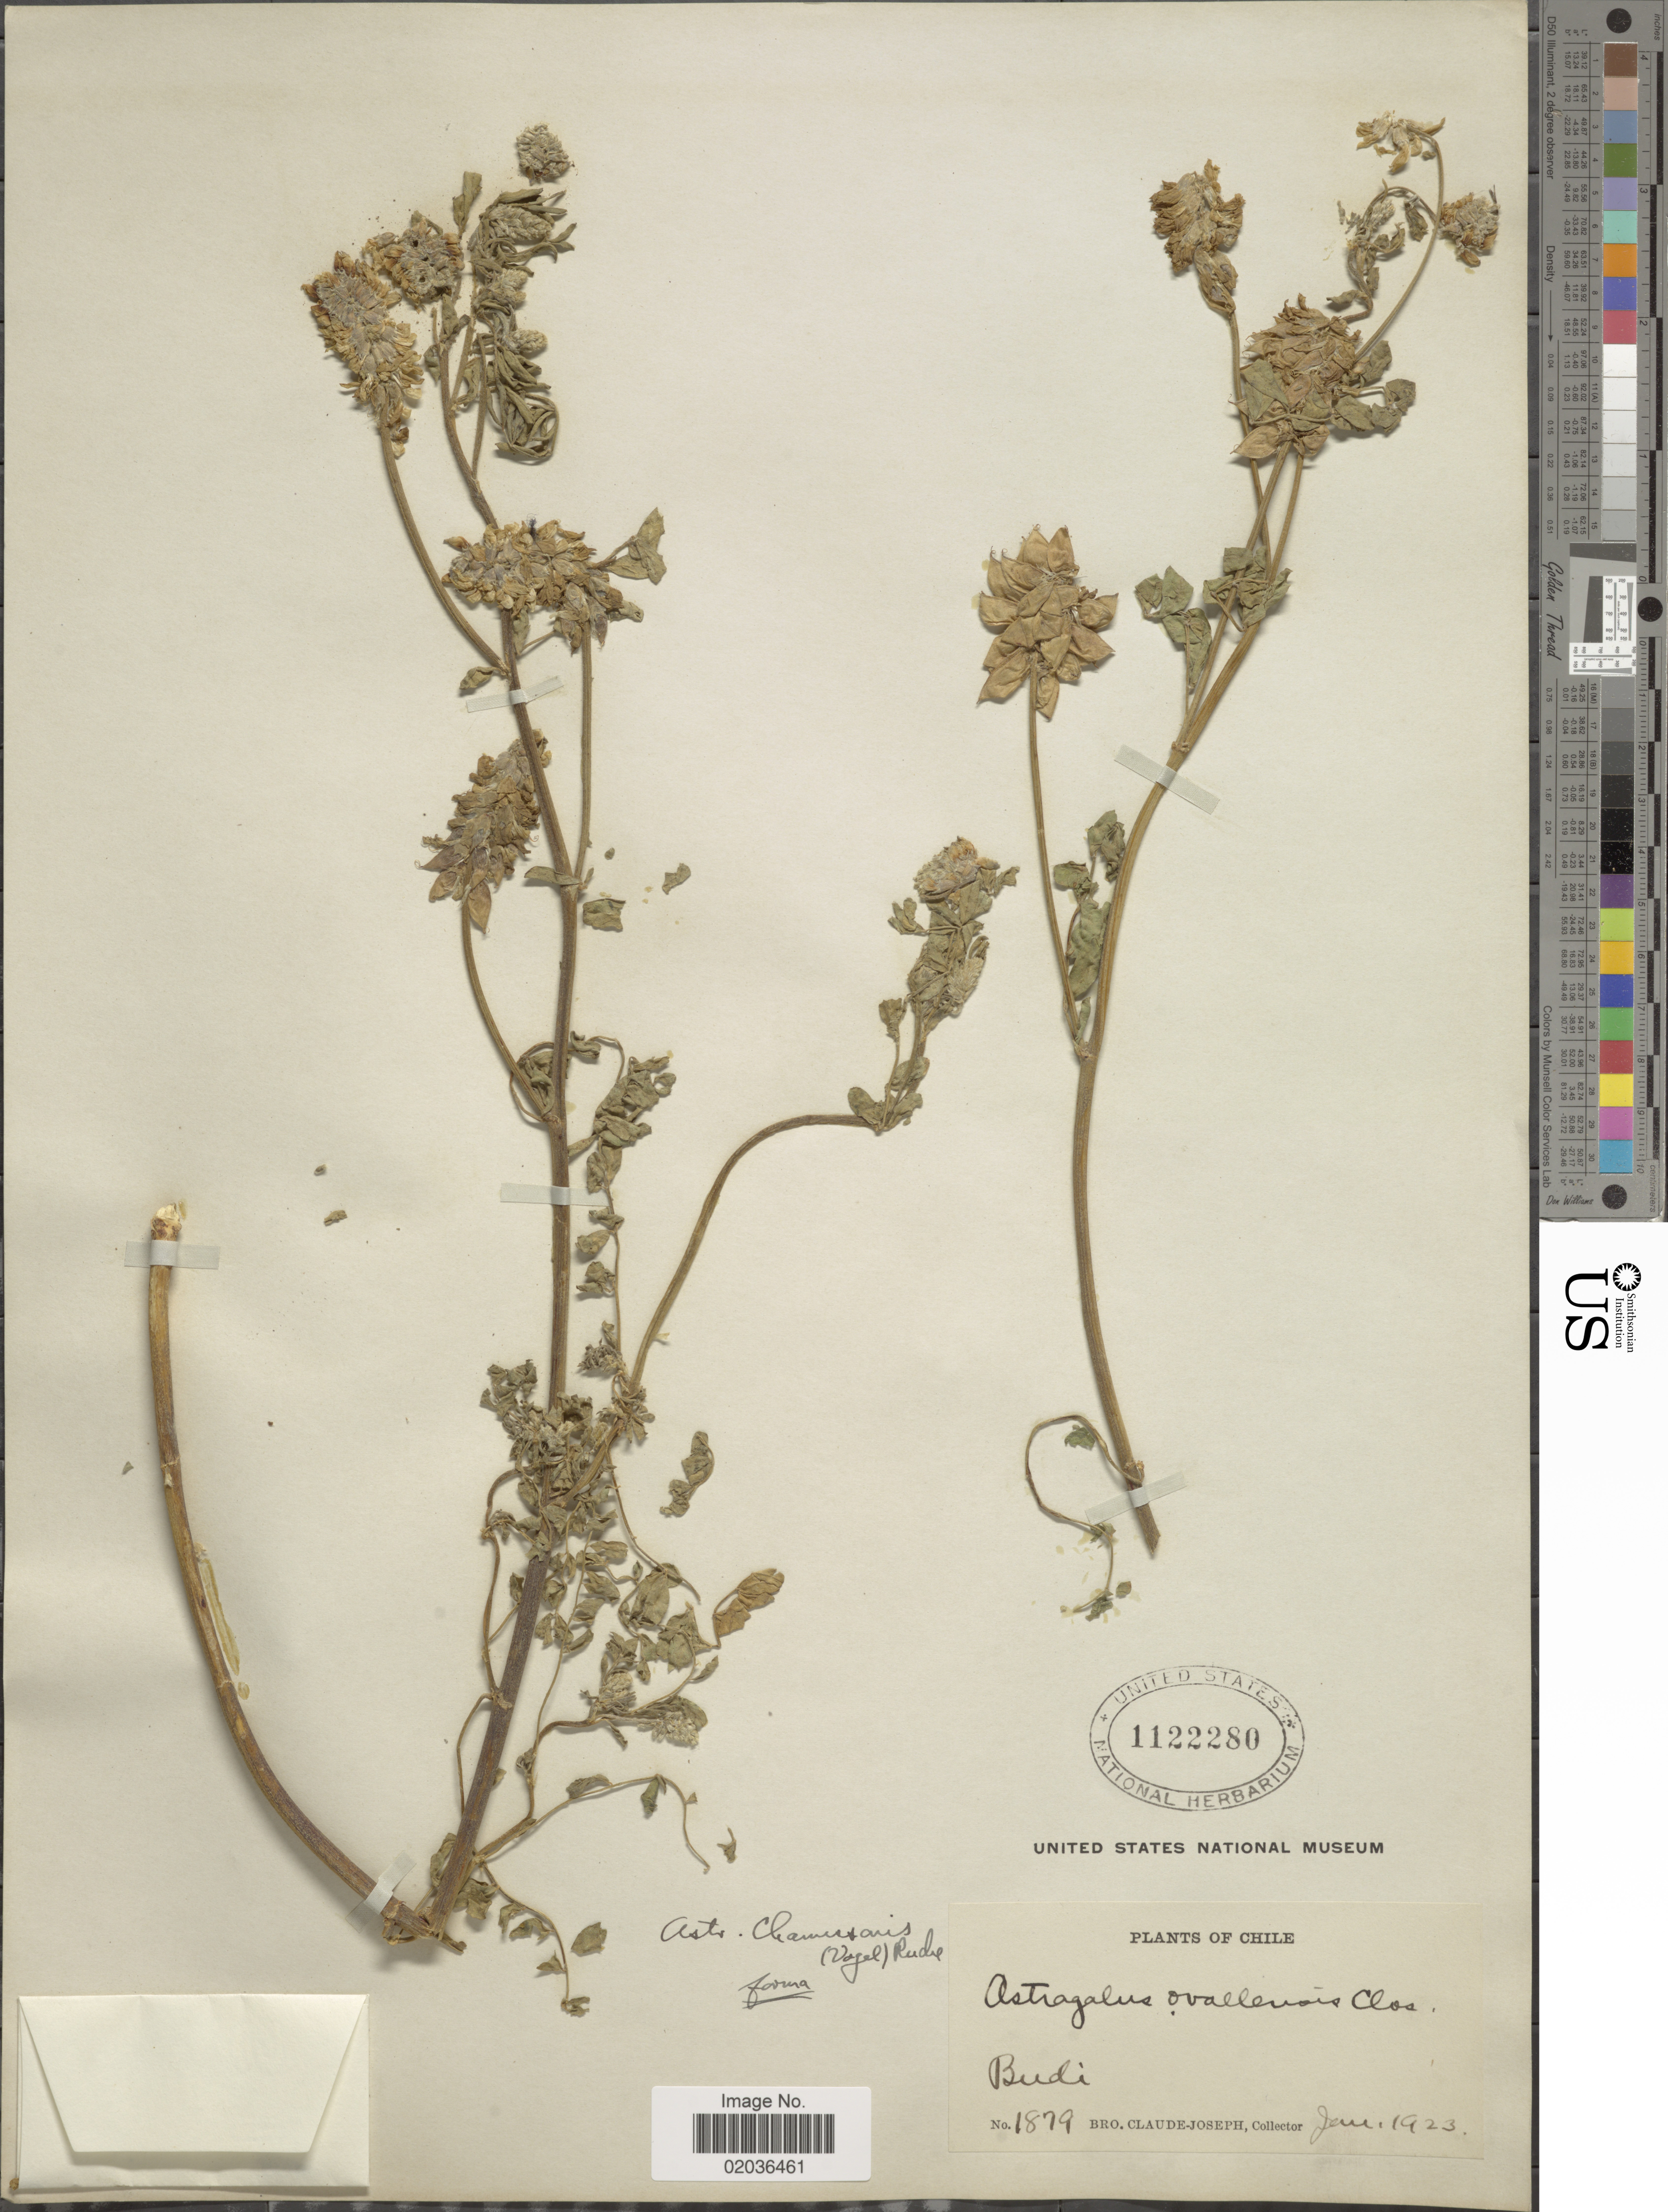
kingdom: Plantae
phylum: Tracheophyta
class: Magnoliopsida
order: Fabales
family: Fabaceae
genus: Astragalus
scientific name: Astragalus chamissonis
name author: (Vogel) Reiche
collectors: Bro. Claude-Joseph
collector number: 1879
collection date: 1923-06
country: Chile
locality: Budi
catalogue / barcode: US 1122280